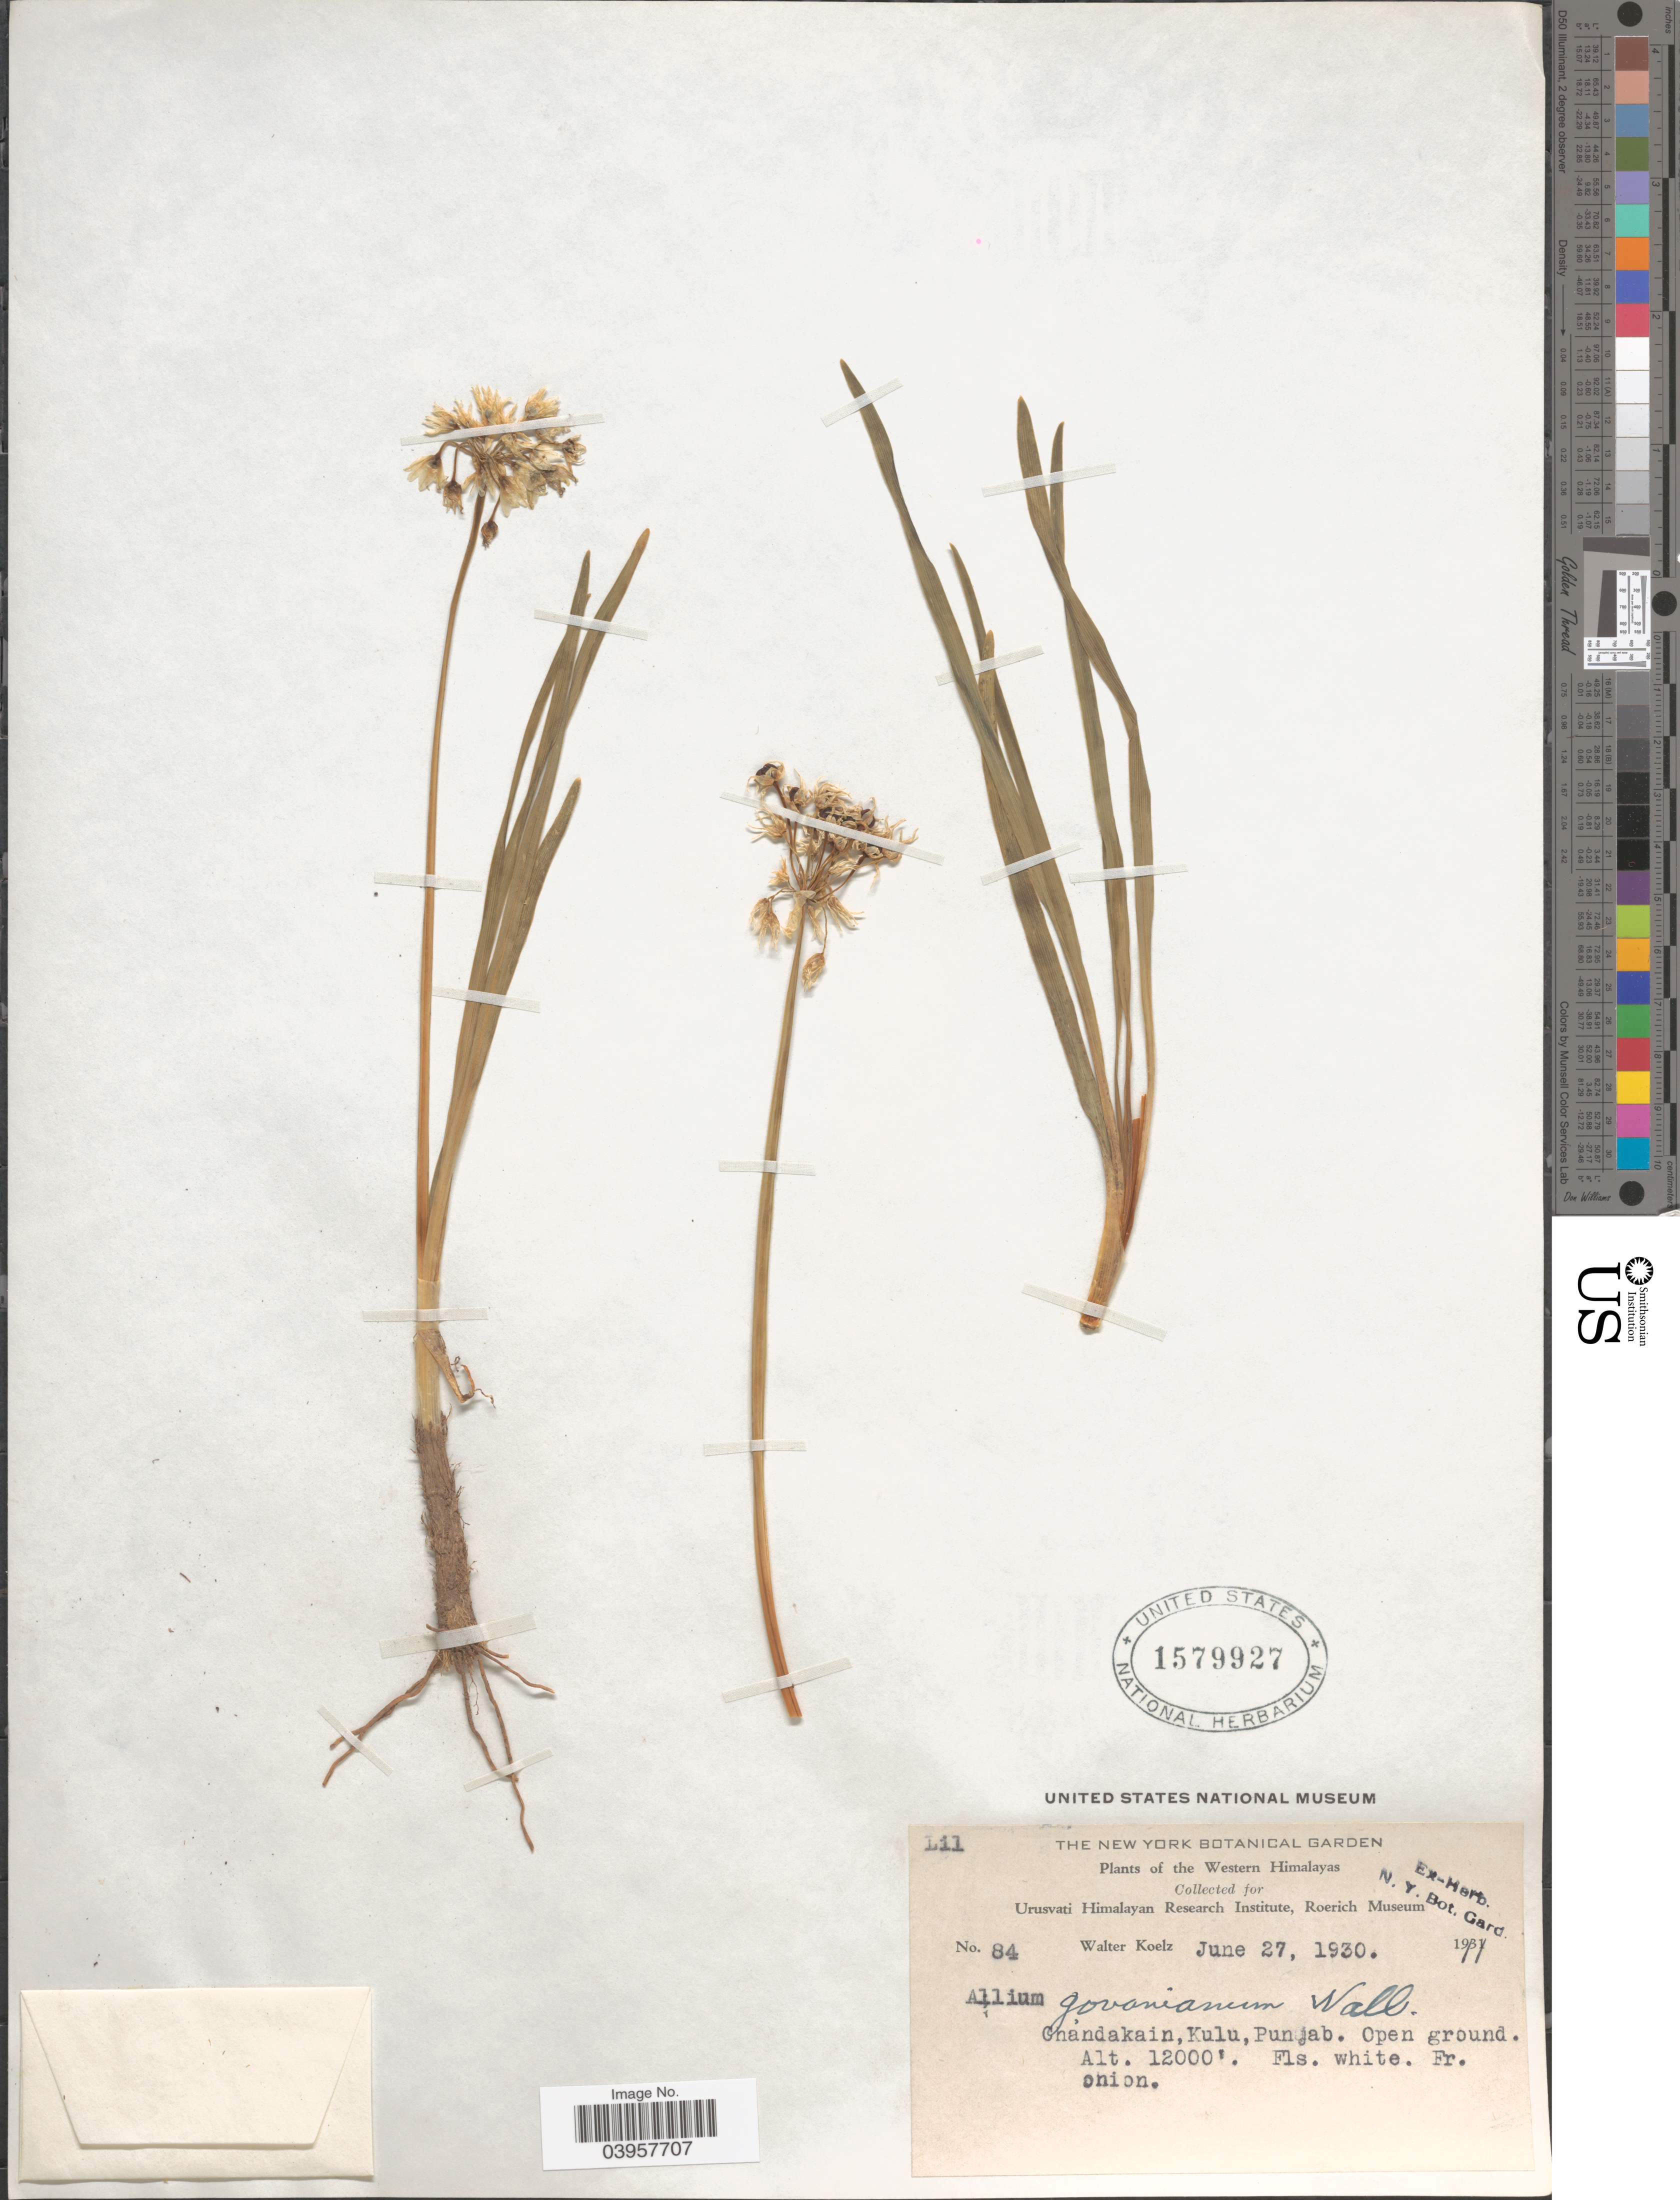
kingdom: Plantae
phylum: Tracheophyta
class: Liliopsida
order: Asparagales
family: Amaryllidaceae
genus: Allium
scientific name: Allium humile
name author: Kunth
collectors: W. N. Koelz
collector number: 84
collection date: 1930-06-27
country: India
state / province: Punjab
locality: Western Himalayas. Chandakain, Kulu, Punjab.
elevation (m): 3658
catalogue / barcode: US 1579927